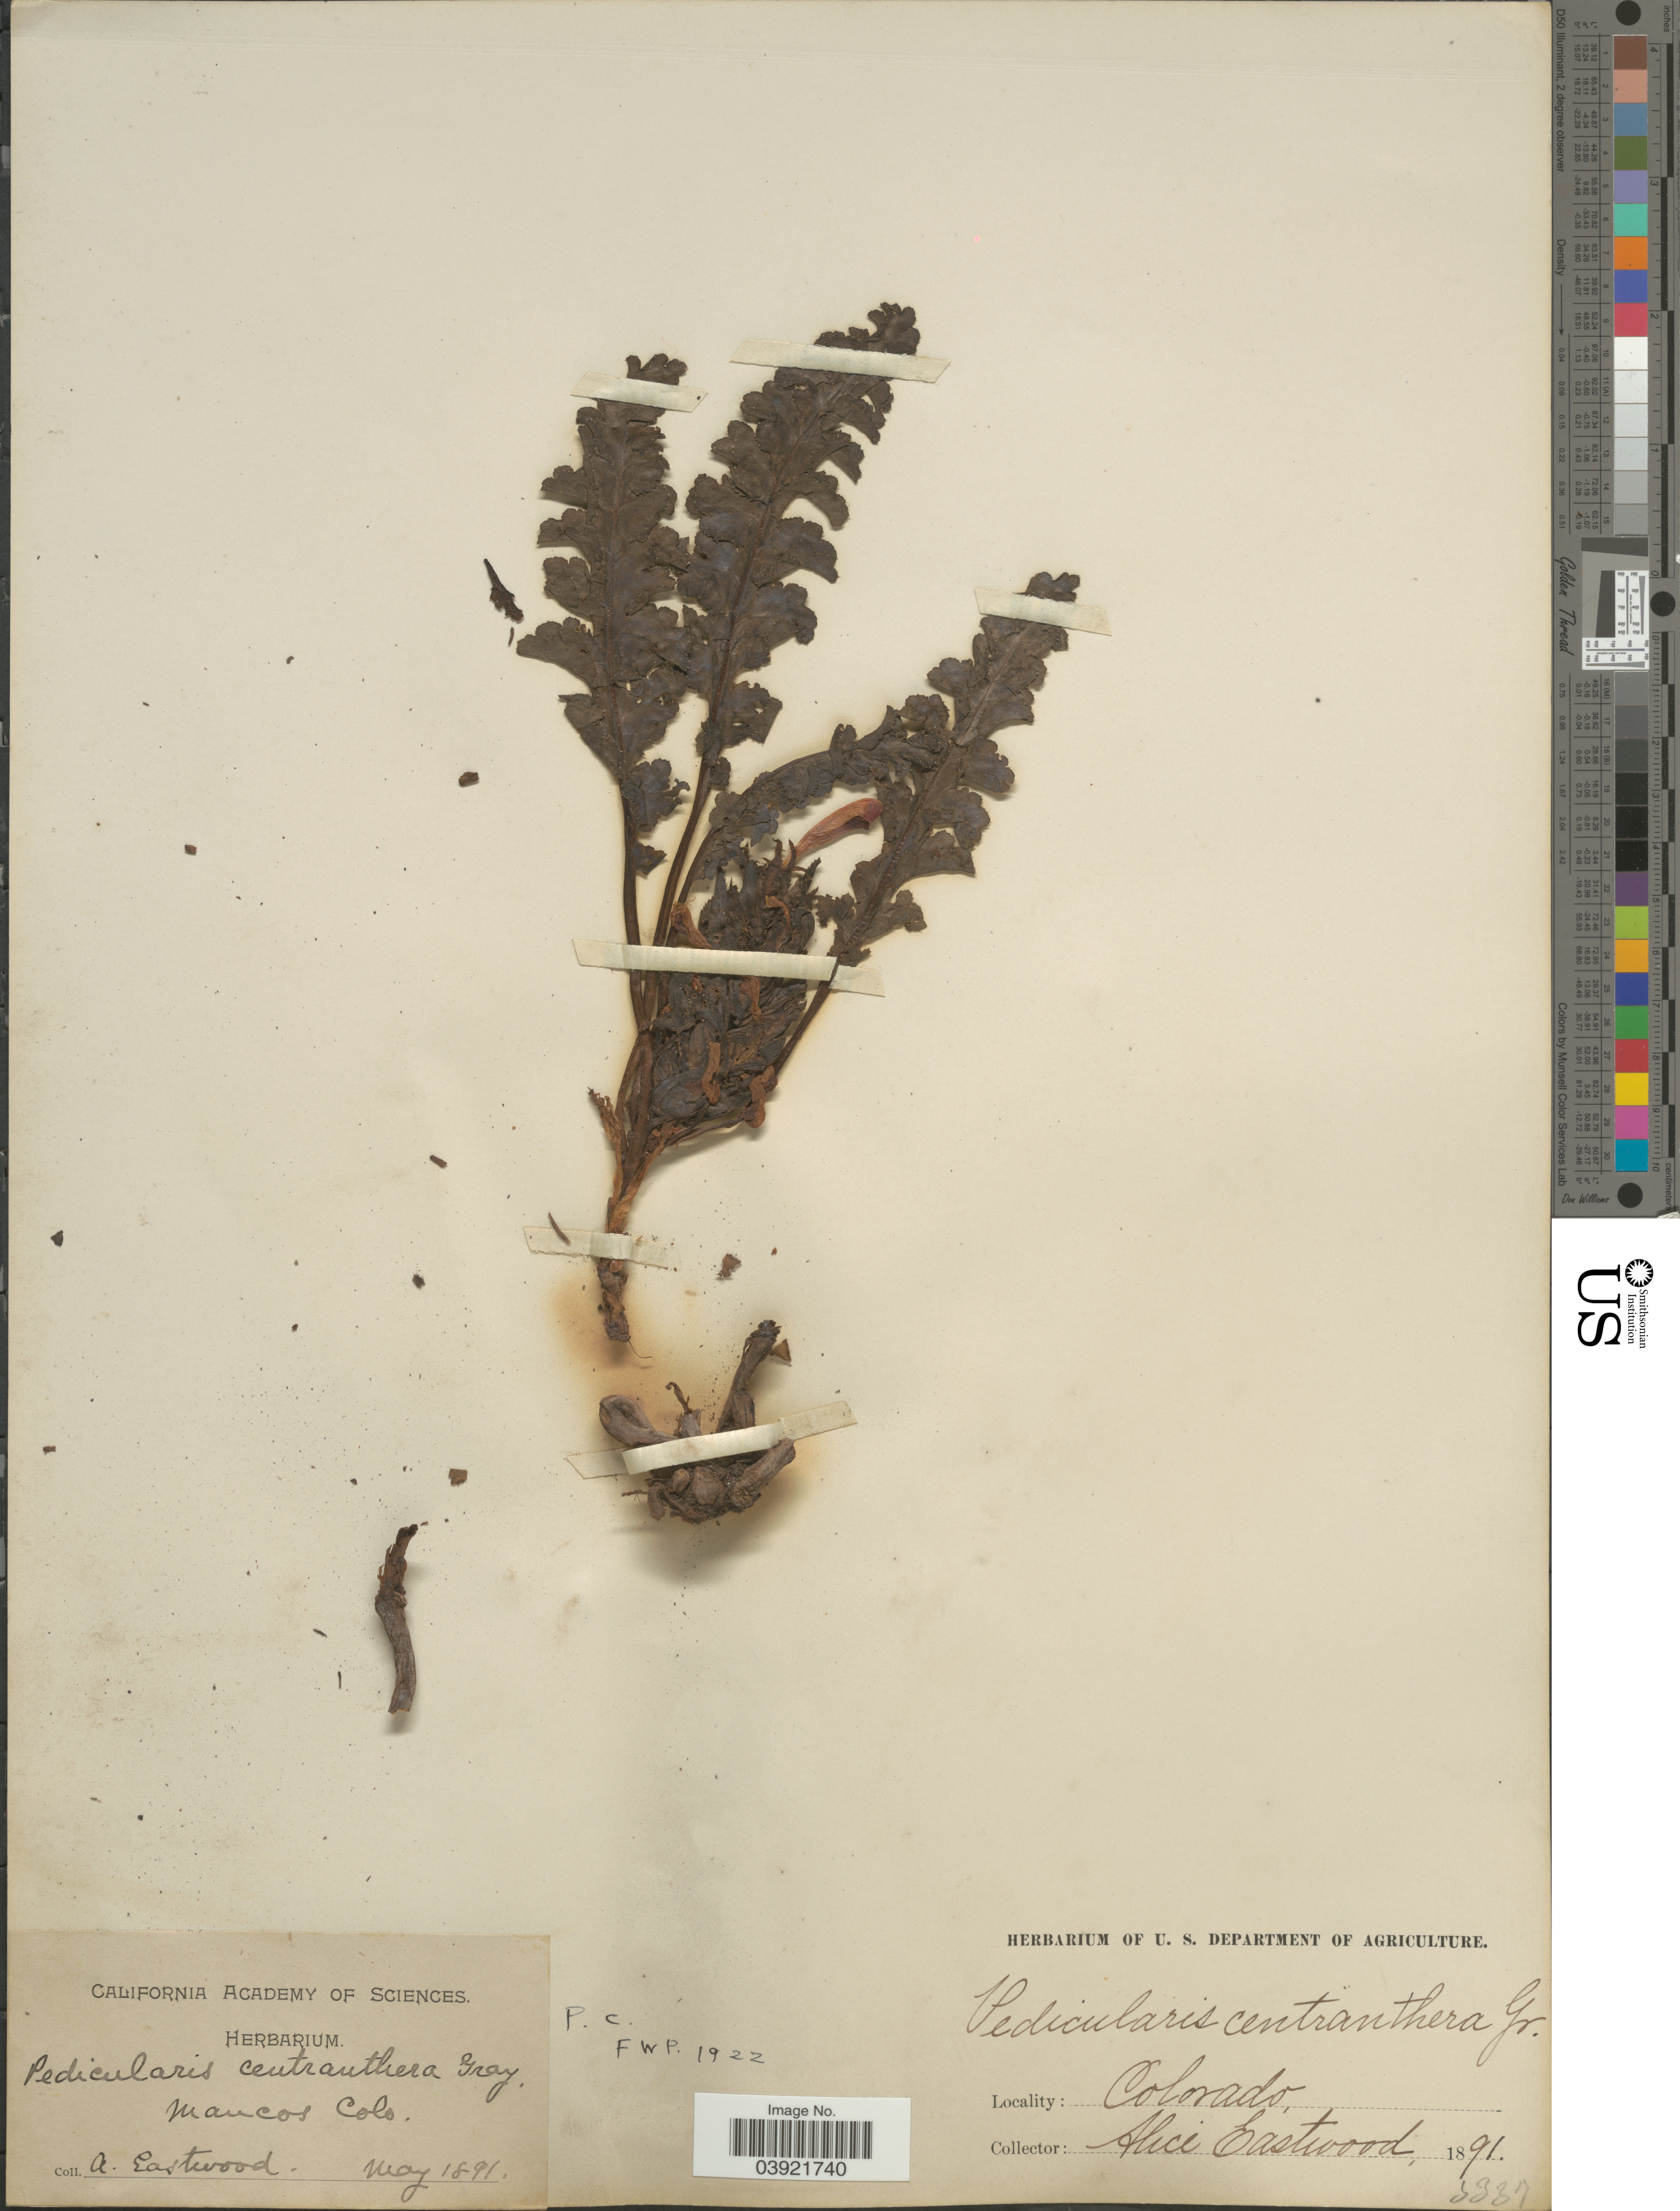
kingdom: Plantae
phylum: Tracheophyta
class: Magnoliopsida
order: Lamiales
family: Orobanchaceae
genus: Pedicularis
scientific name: Pedicularis centranthera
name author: A. Gray in Emory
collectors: A. Eastwood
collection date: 1891-05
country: United States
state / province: Colorado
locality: Mancos.